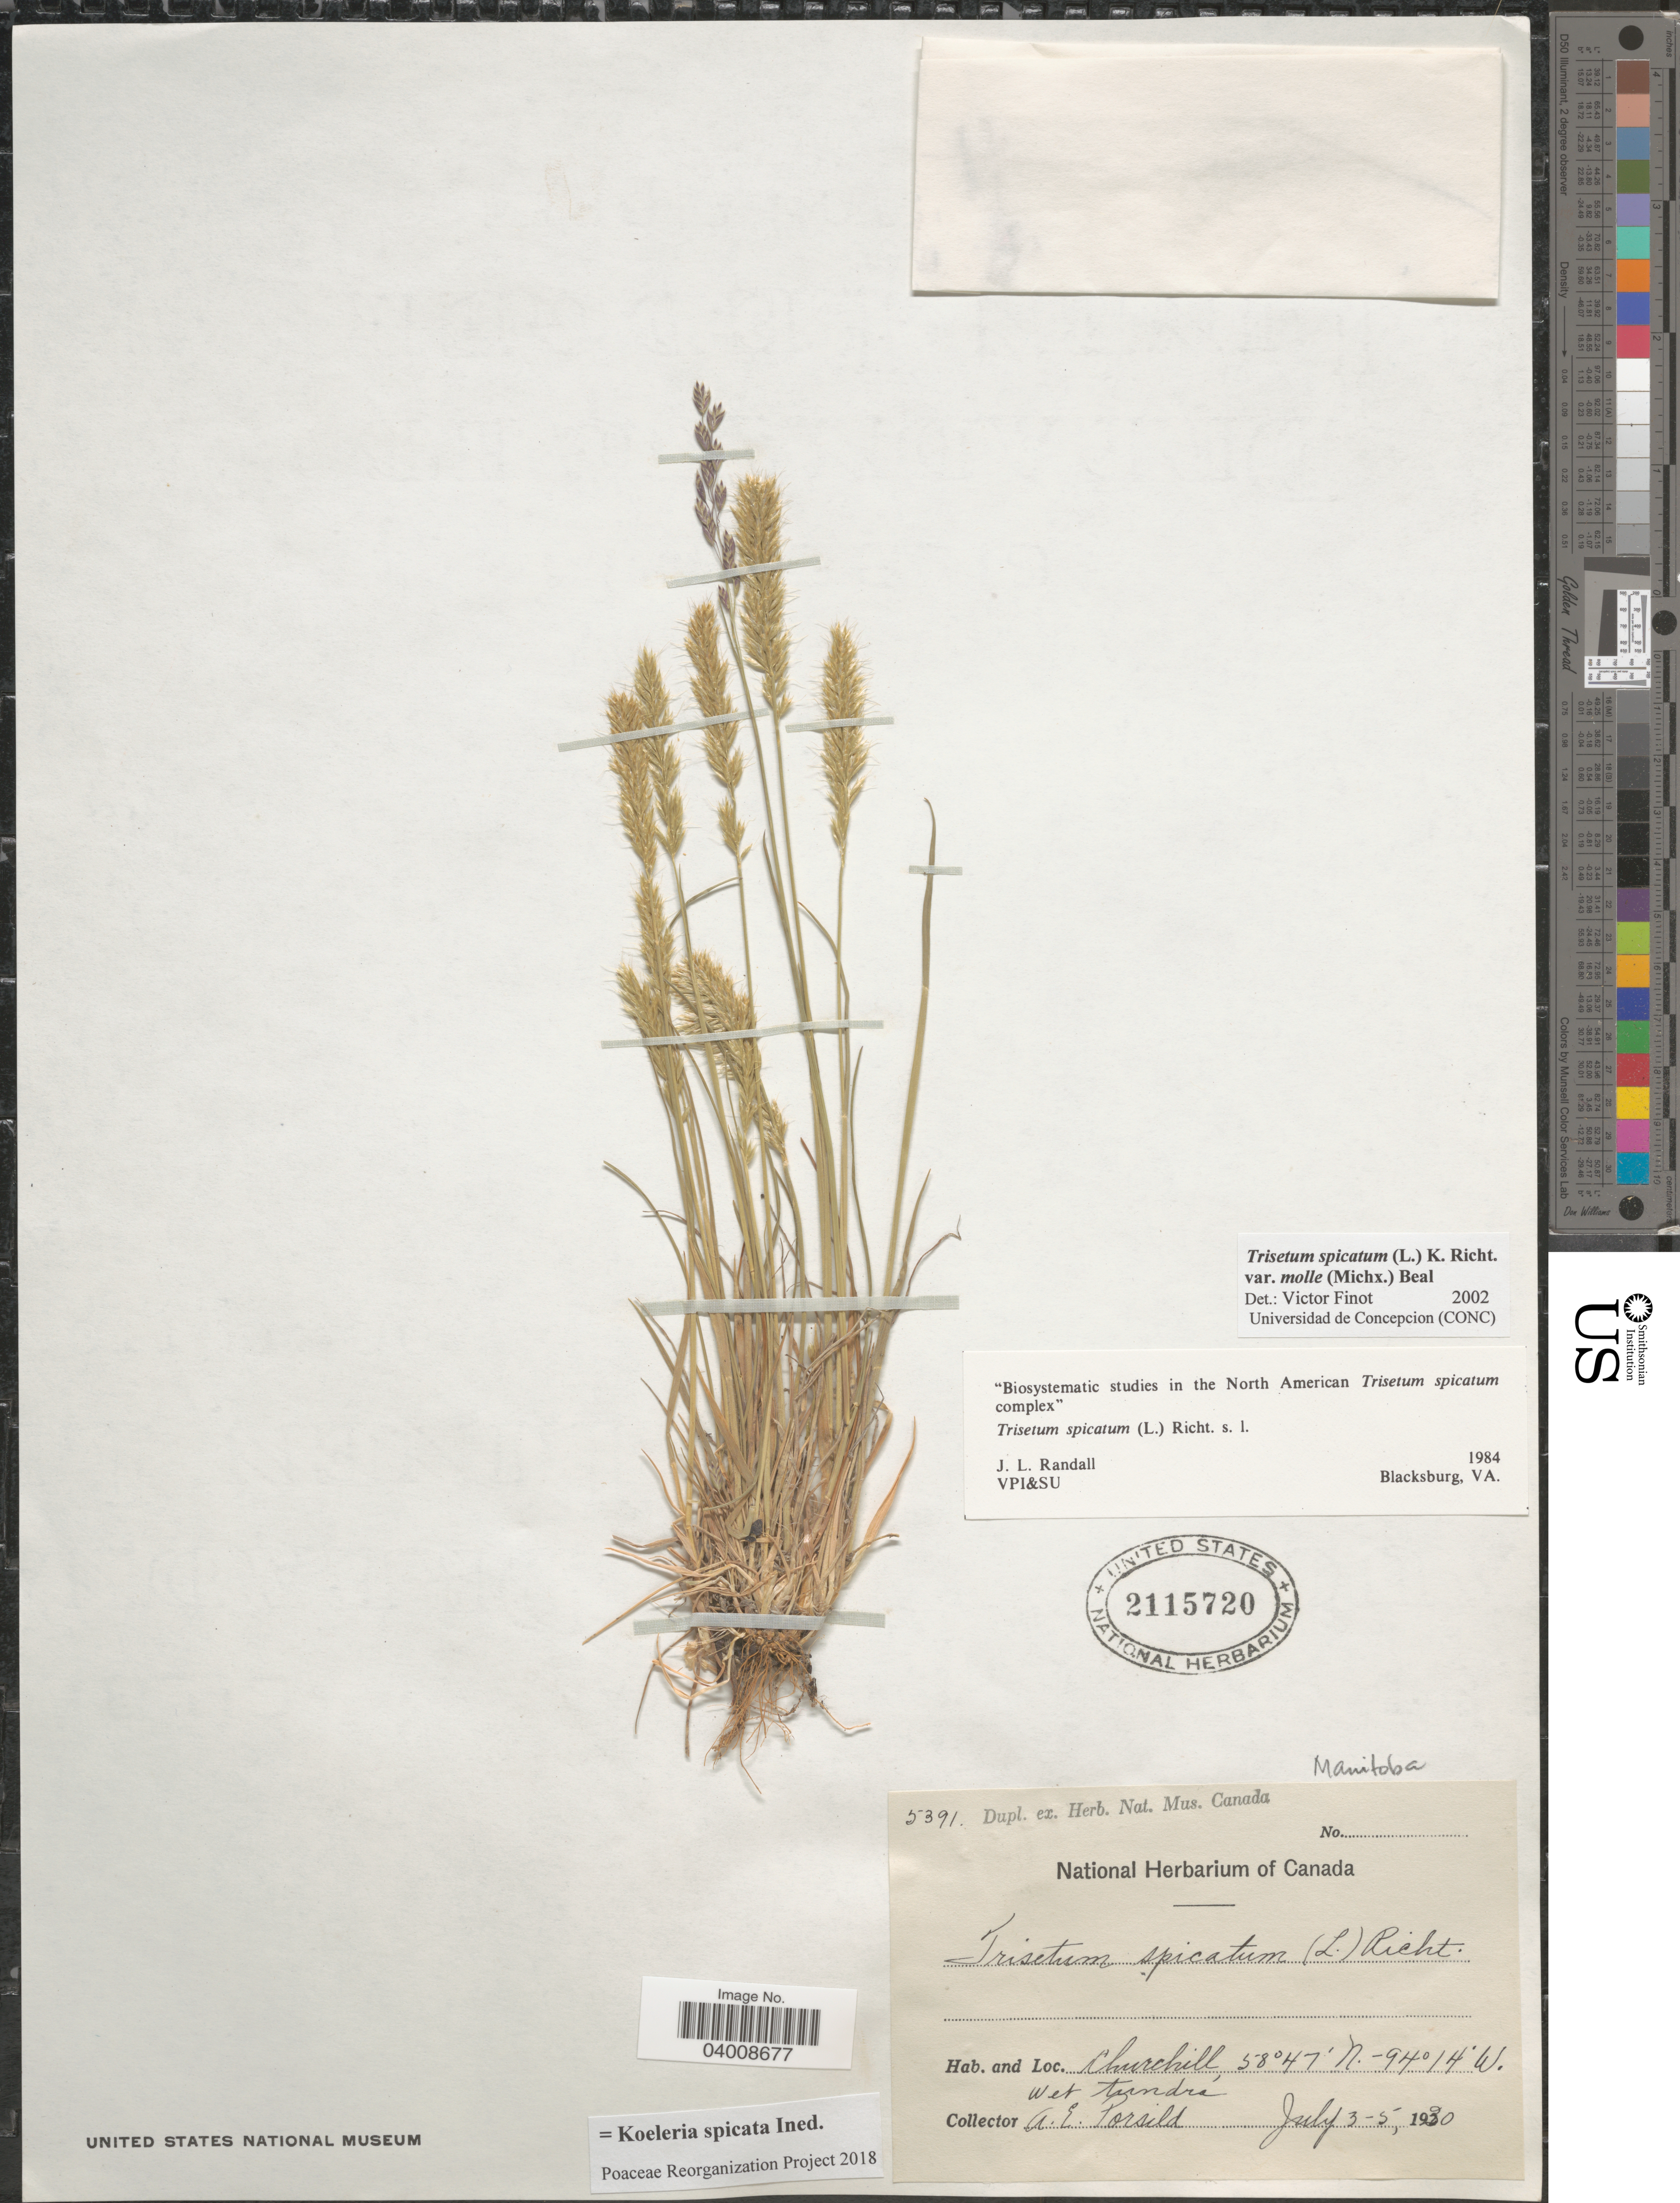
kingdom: Plantae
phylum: Tracheophyta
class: Liliopsida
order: Poales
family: Poaceae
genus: Koeleria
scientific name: Koeleria spicata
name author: (L.) Barberá et al.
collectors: A. E. Porsild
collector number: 5391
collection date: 1930-07-03/1930-07-05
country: Canada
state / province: Manitoba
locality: Churchill.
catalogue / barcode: US 2115720